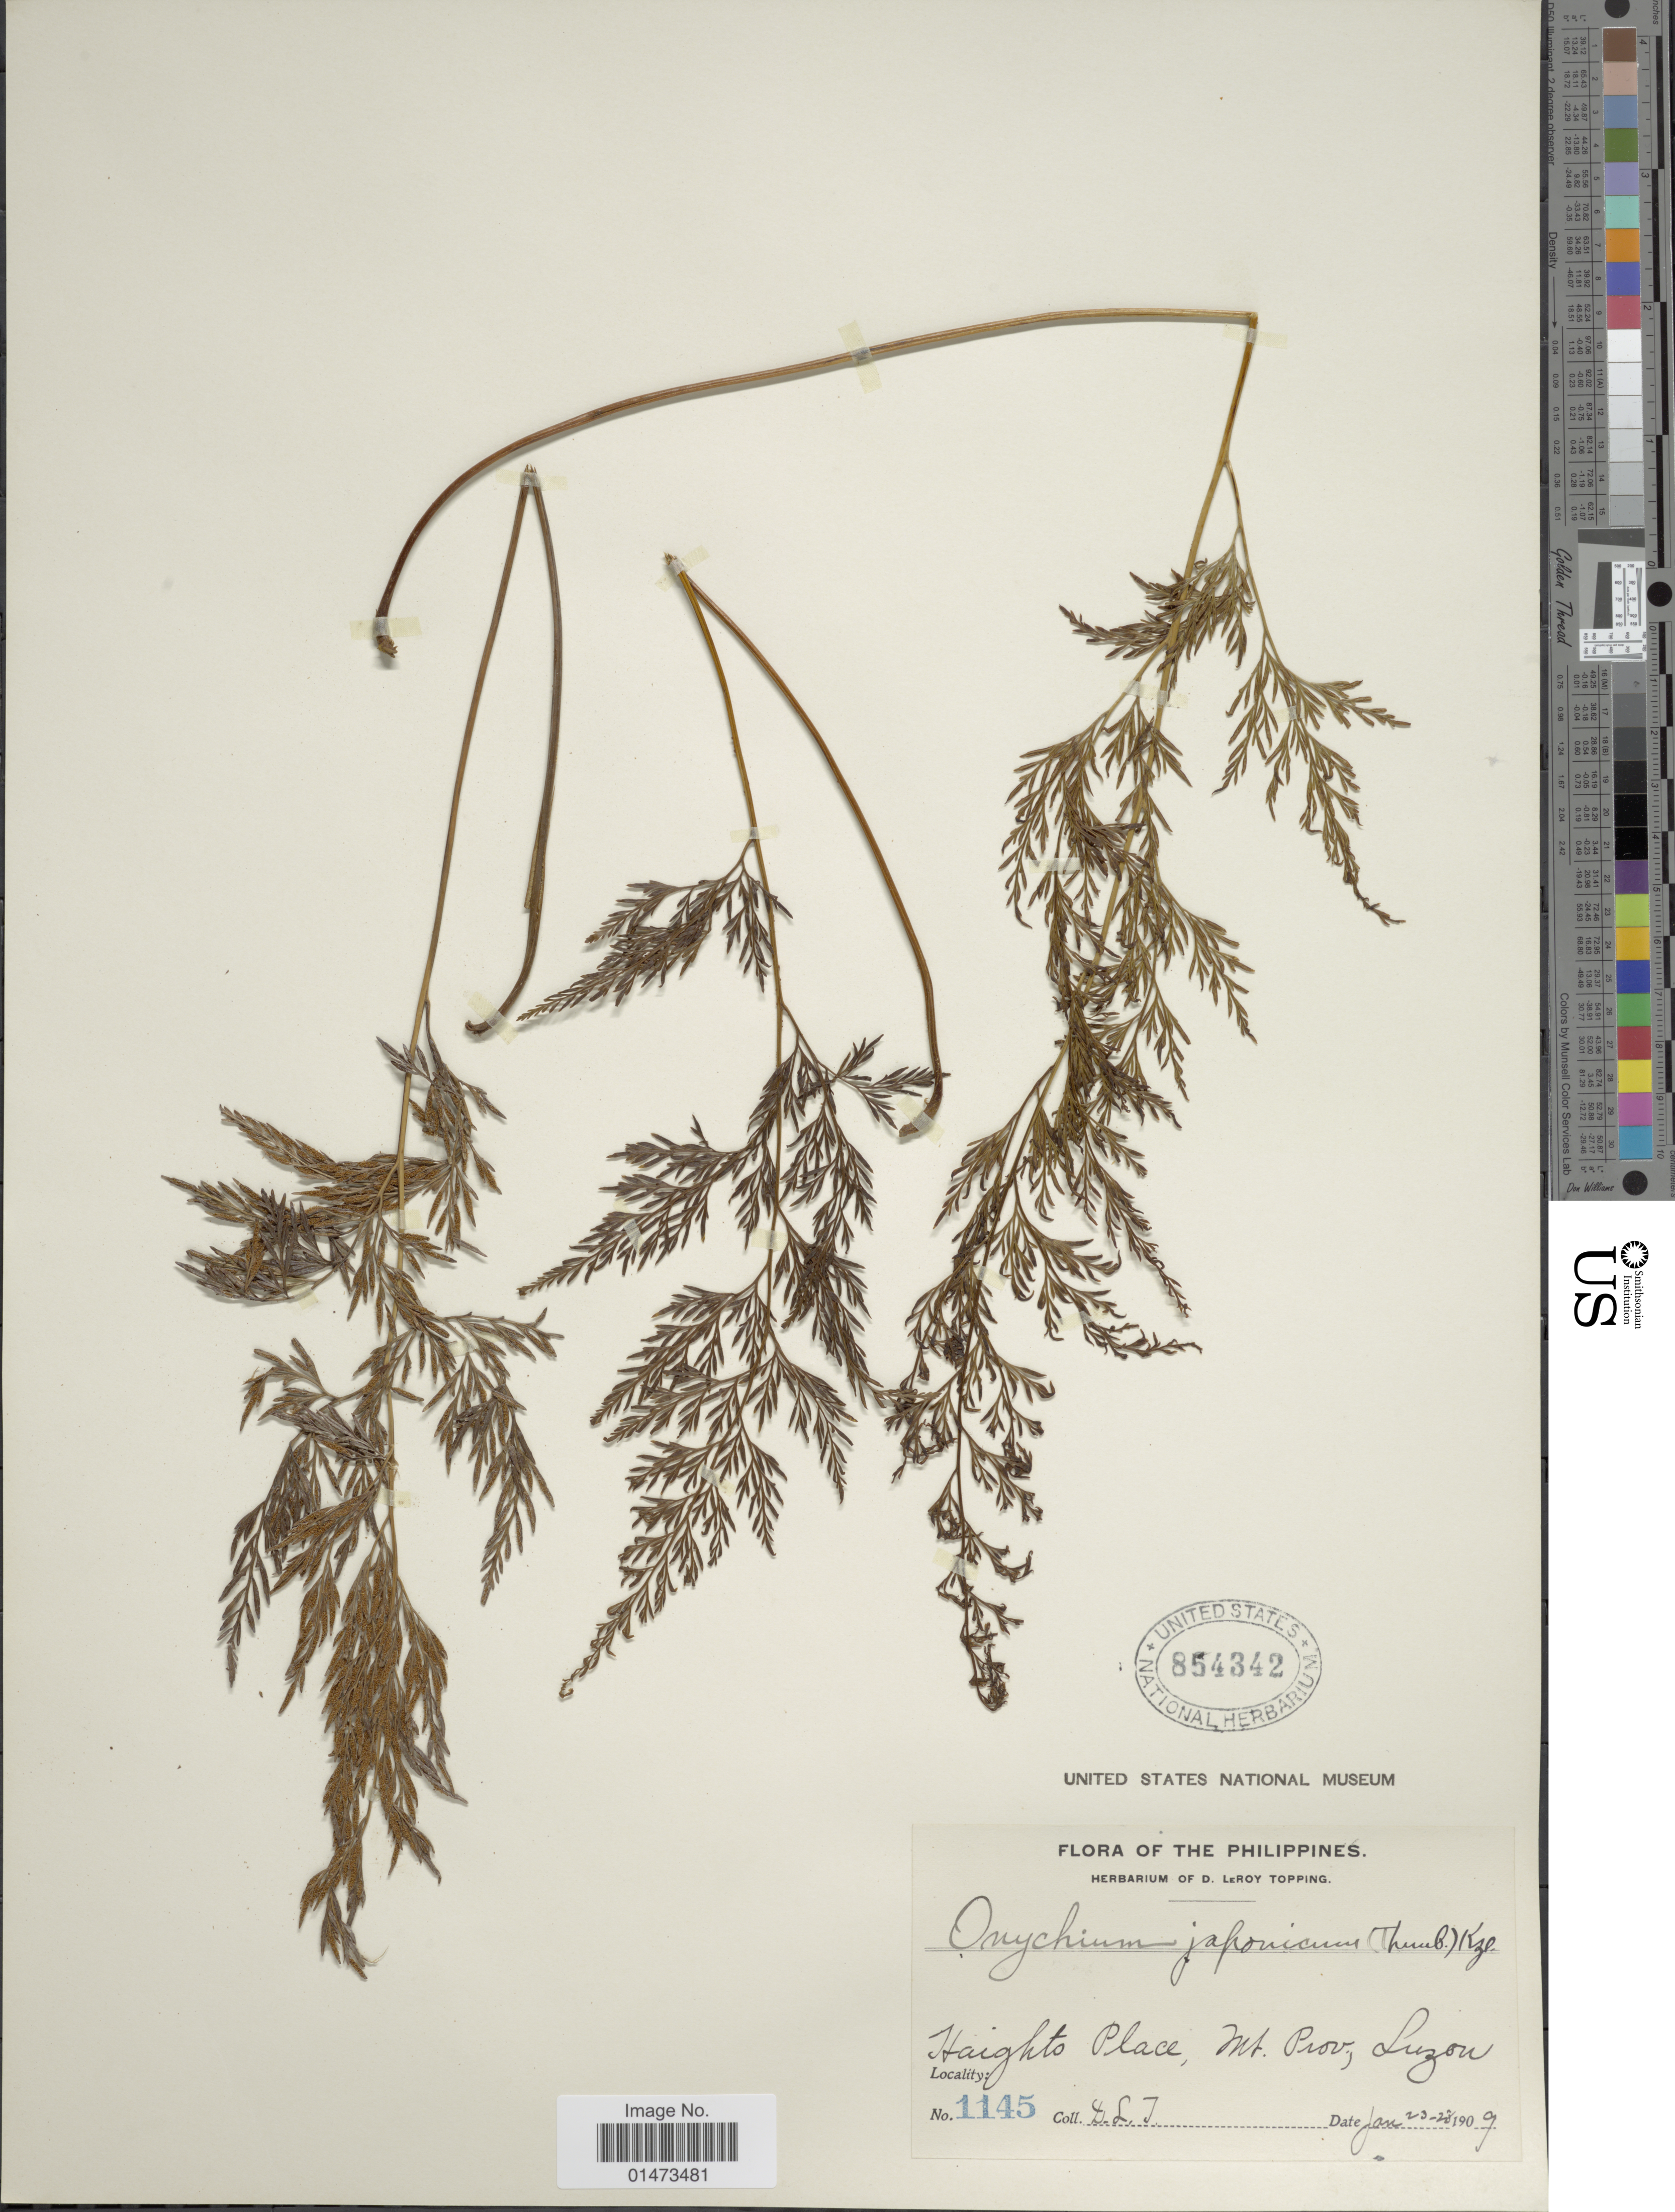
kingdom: Plantae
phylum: Tracheophyta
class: Polypodiopsida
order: Polypodiales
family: Pteridaceae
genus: Onychium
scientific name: Onychium japonicum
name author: (Thunb.) Kunze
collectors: D. L. Topping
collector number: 1145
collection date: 1909-01-23/1909-01-28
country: Philippines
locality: Haights Place, Mt. Prov., Luzon.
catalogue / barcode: US 854342